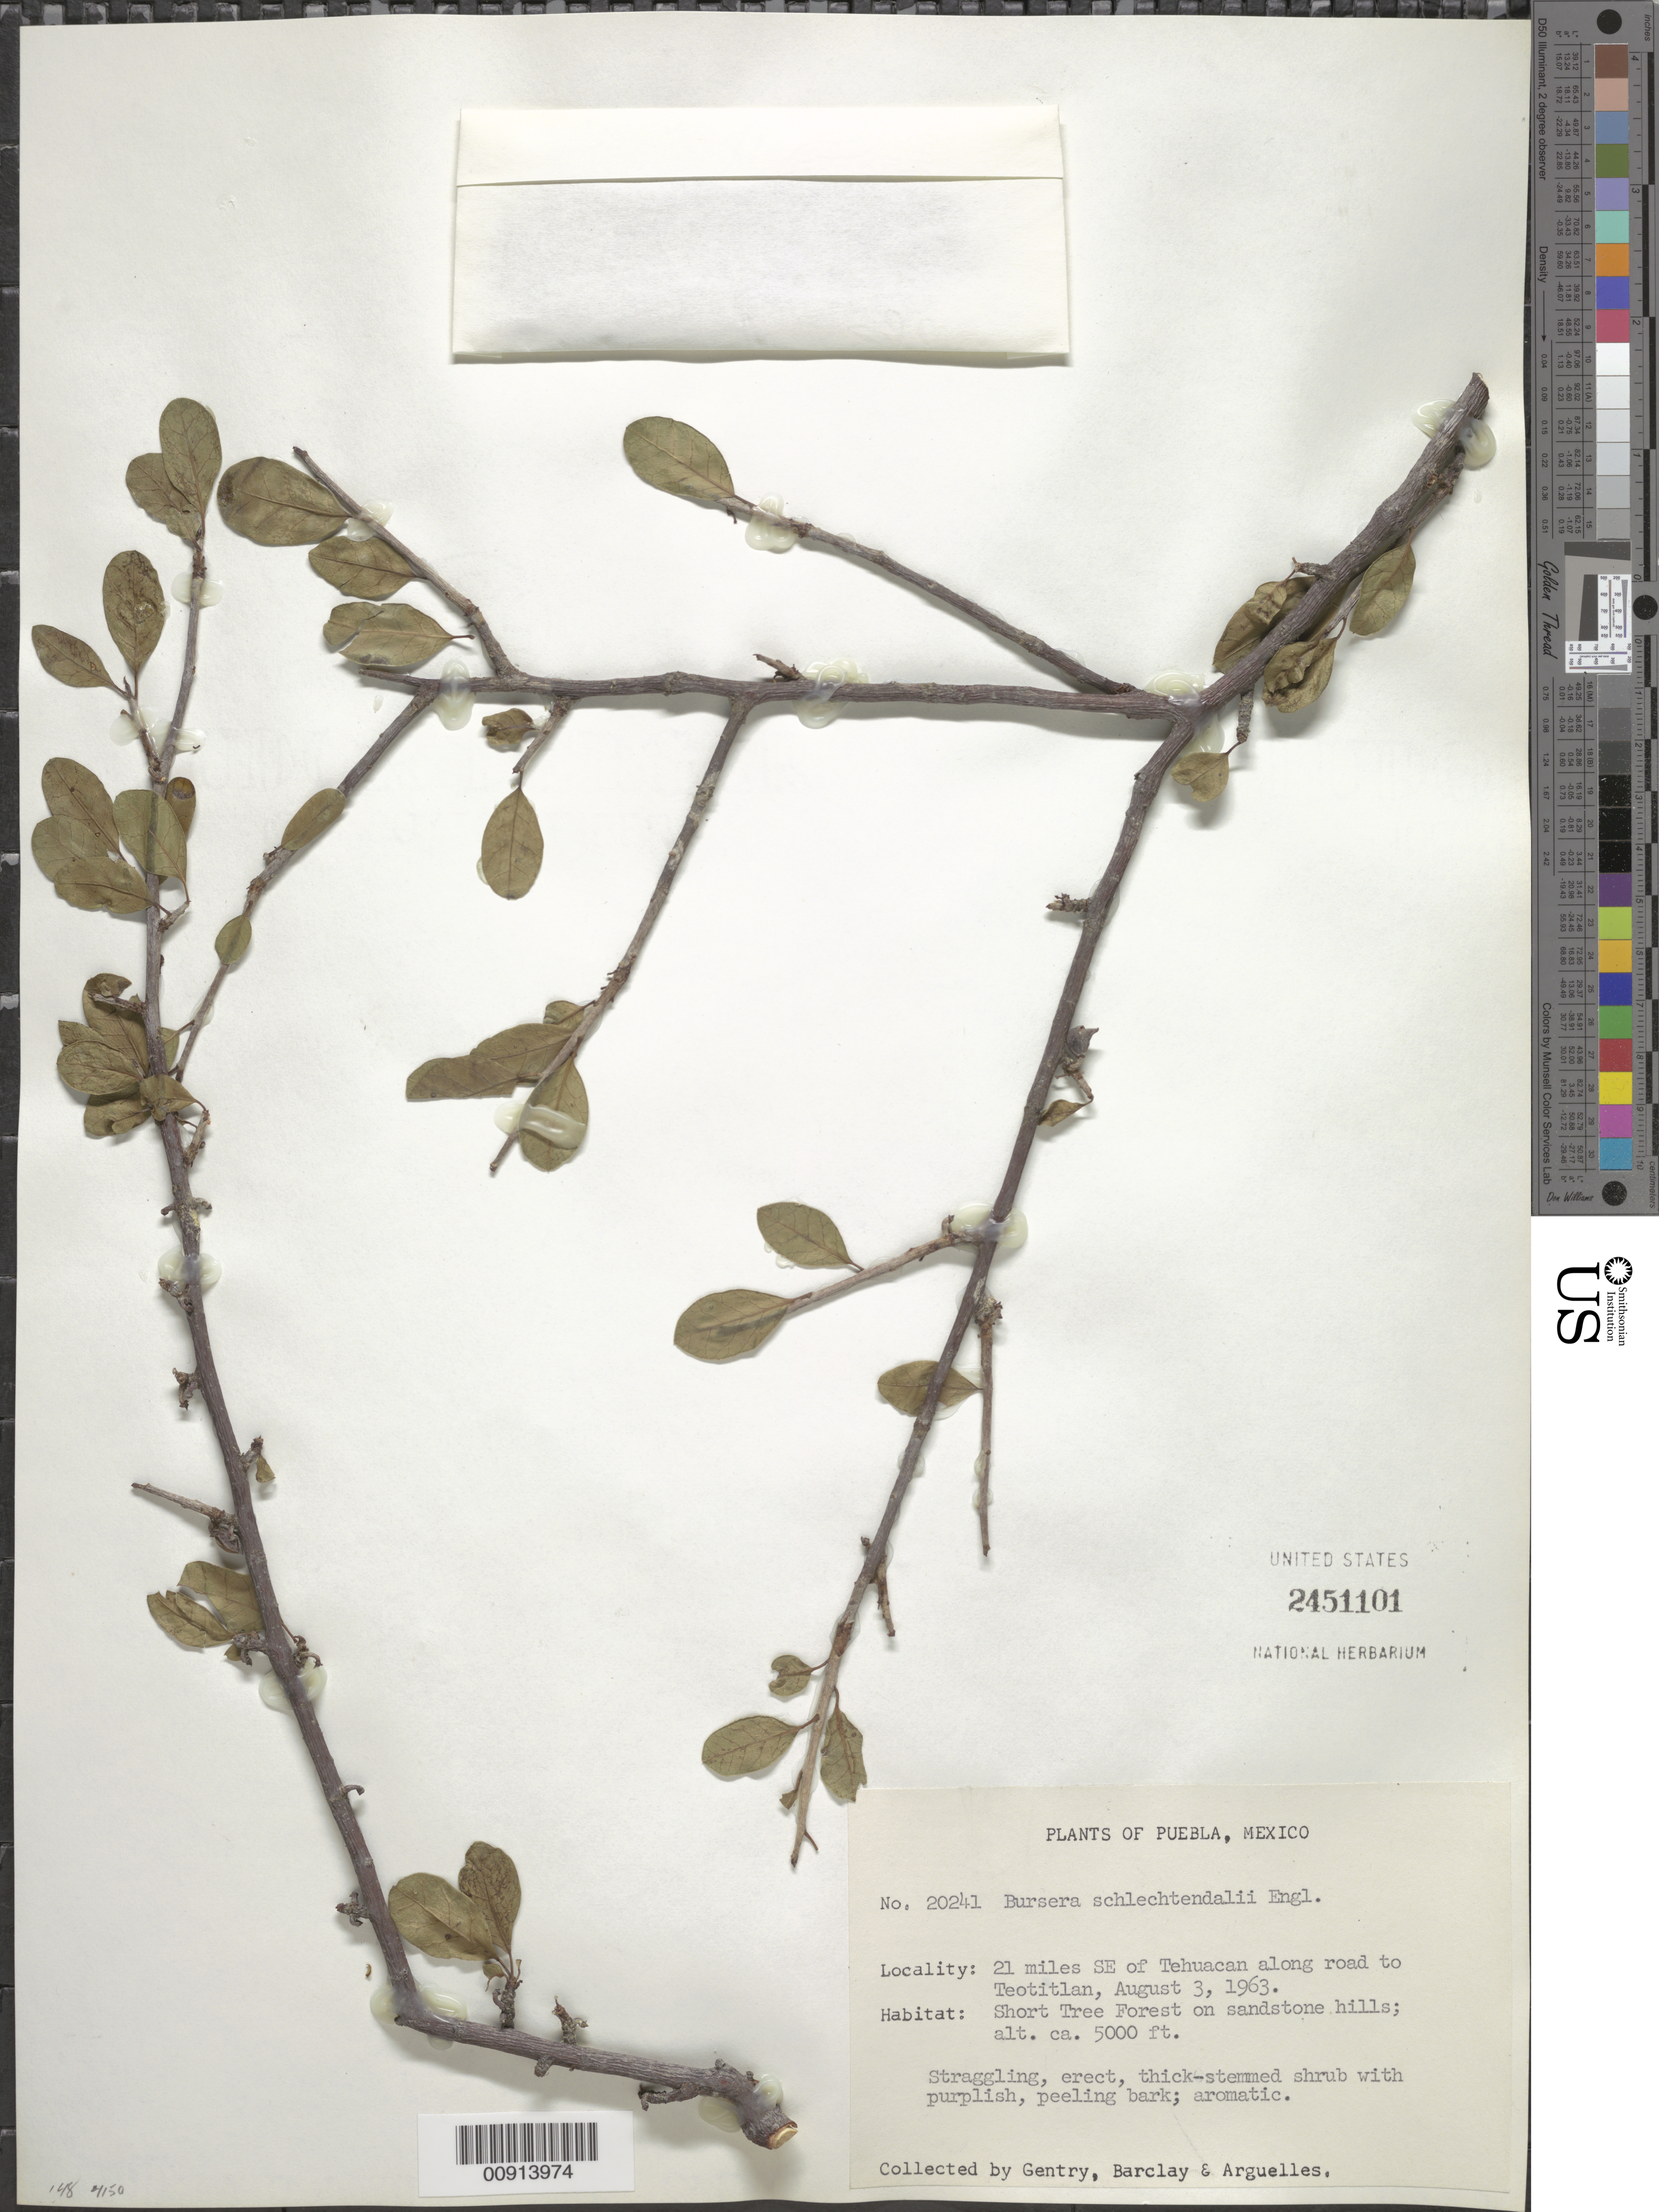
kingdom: Plantae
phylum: Tracheophyta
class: Magnoliopsida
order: Sapindales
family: Burseraceae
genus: Bursera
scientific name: Bursera schlechtendalii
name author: Engl.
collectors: Gentry, --, -- Barclay & Arguelles, --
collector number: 20241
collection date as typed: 03 Aug 1963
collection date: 1963-08-03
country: Mexico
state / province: Puebla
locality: Puebla: 21 miles SE of Tehuacán along road to Teotitlán.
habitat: Short Tree Forest on sandstone hills.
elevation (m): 1524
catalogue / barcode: US 2451101